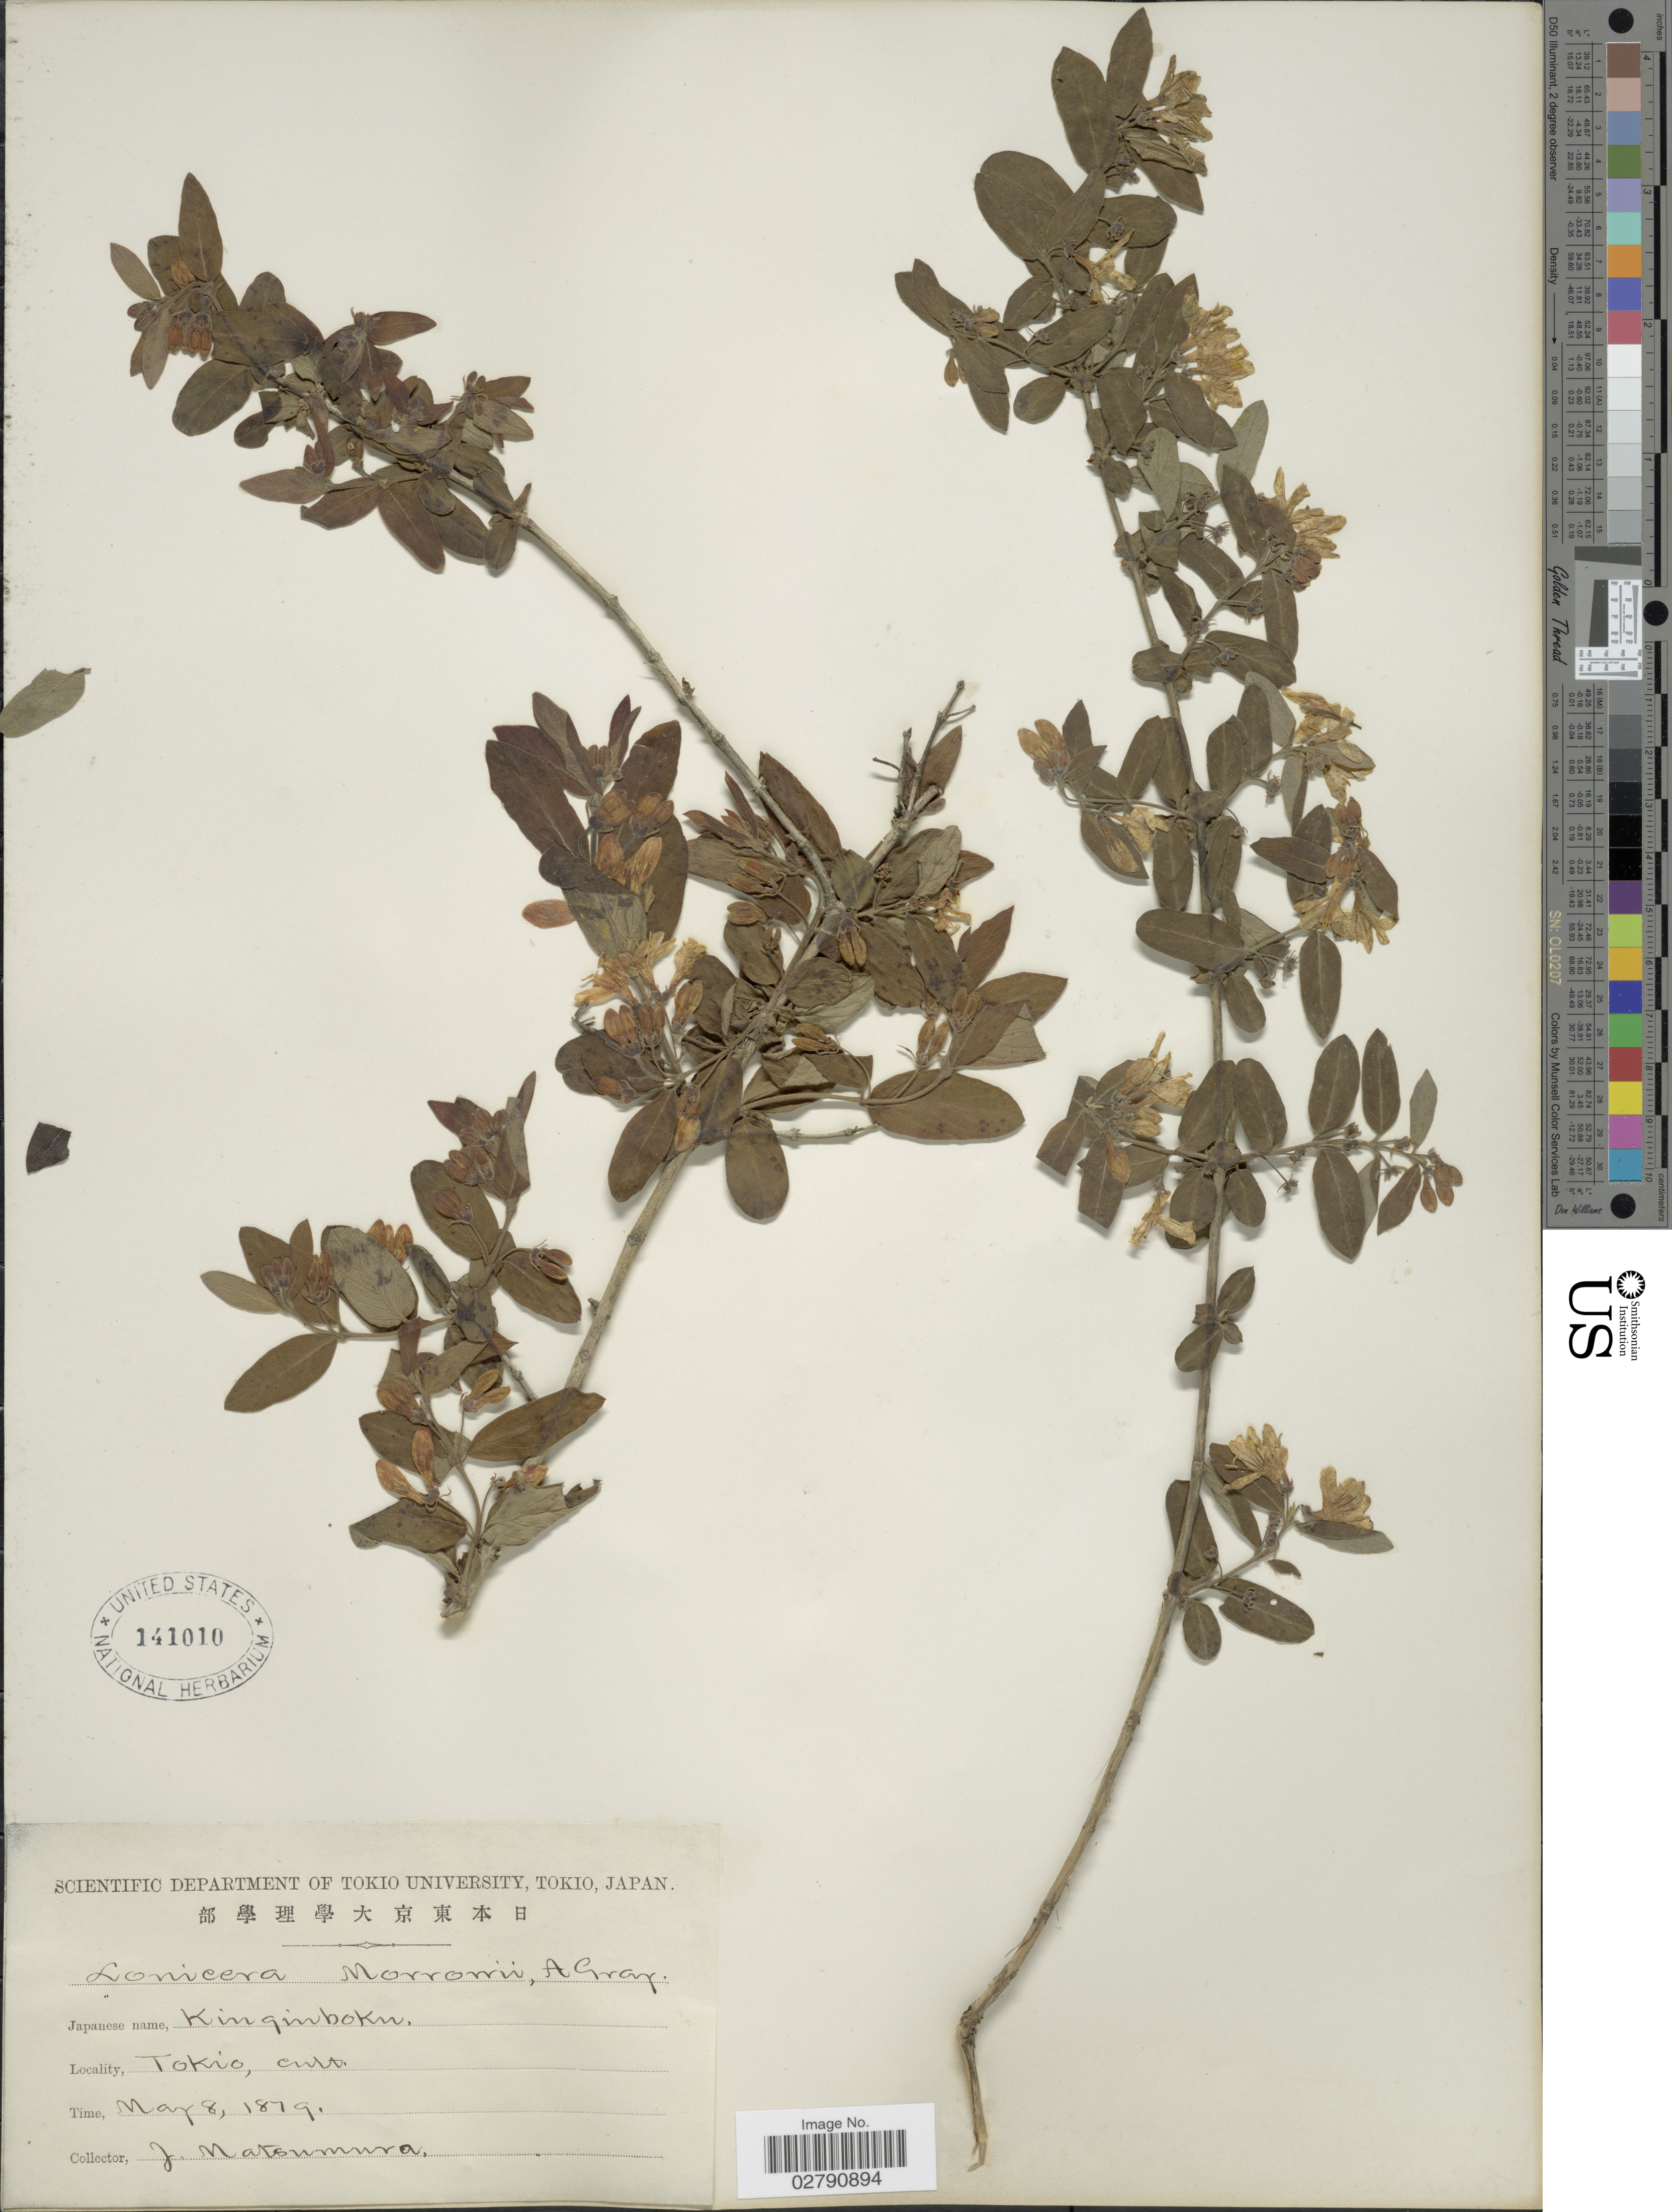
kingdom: Plantae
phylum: Tracheophyta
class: Magnoliopsida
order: Dipsacales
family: Caprifoliaceae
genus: Lonicera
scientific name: Lonicera morrowii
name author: A. Gray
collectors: J. Matsumura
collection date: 1879-05-08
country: Japan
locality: Tokio, cult.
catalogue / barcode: US 141010